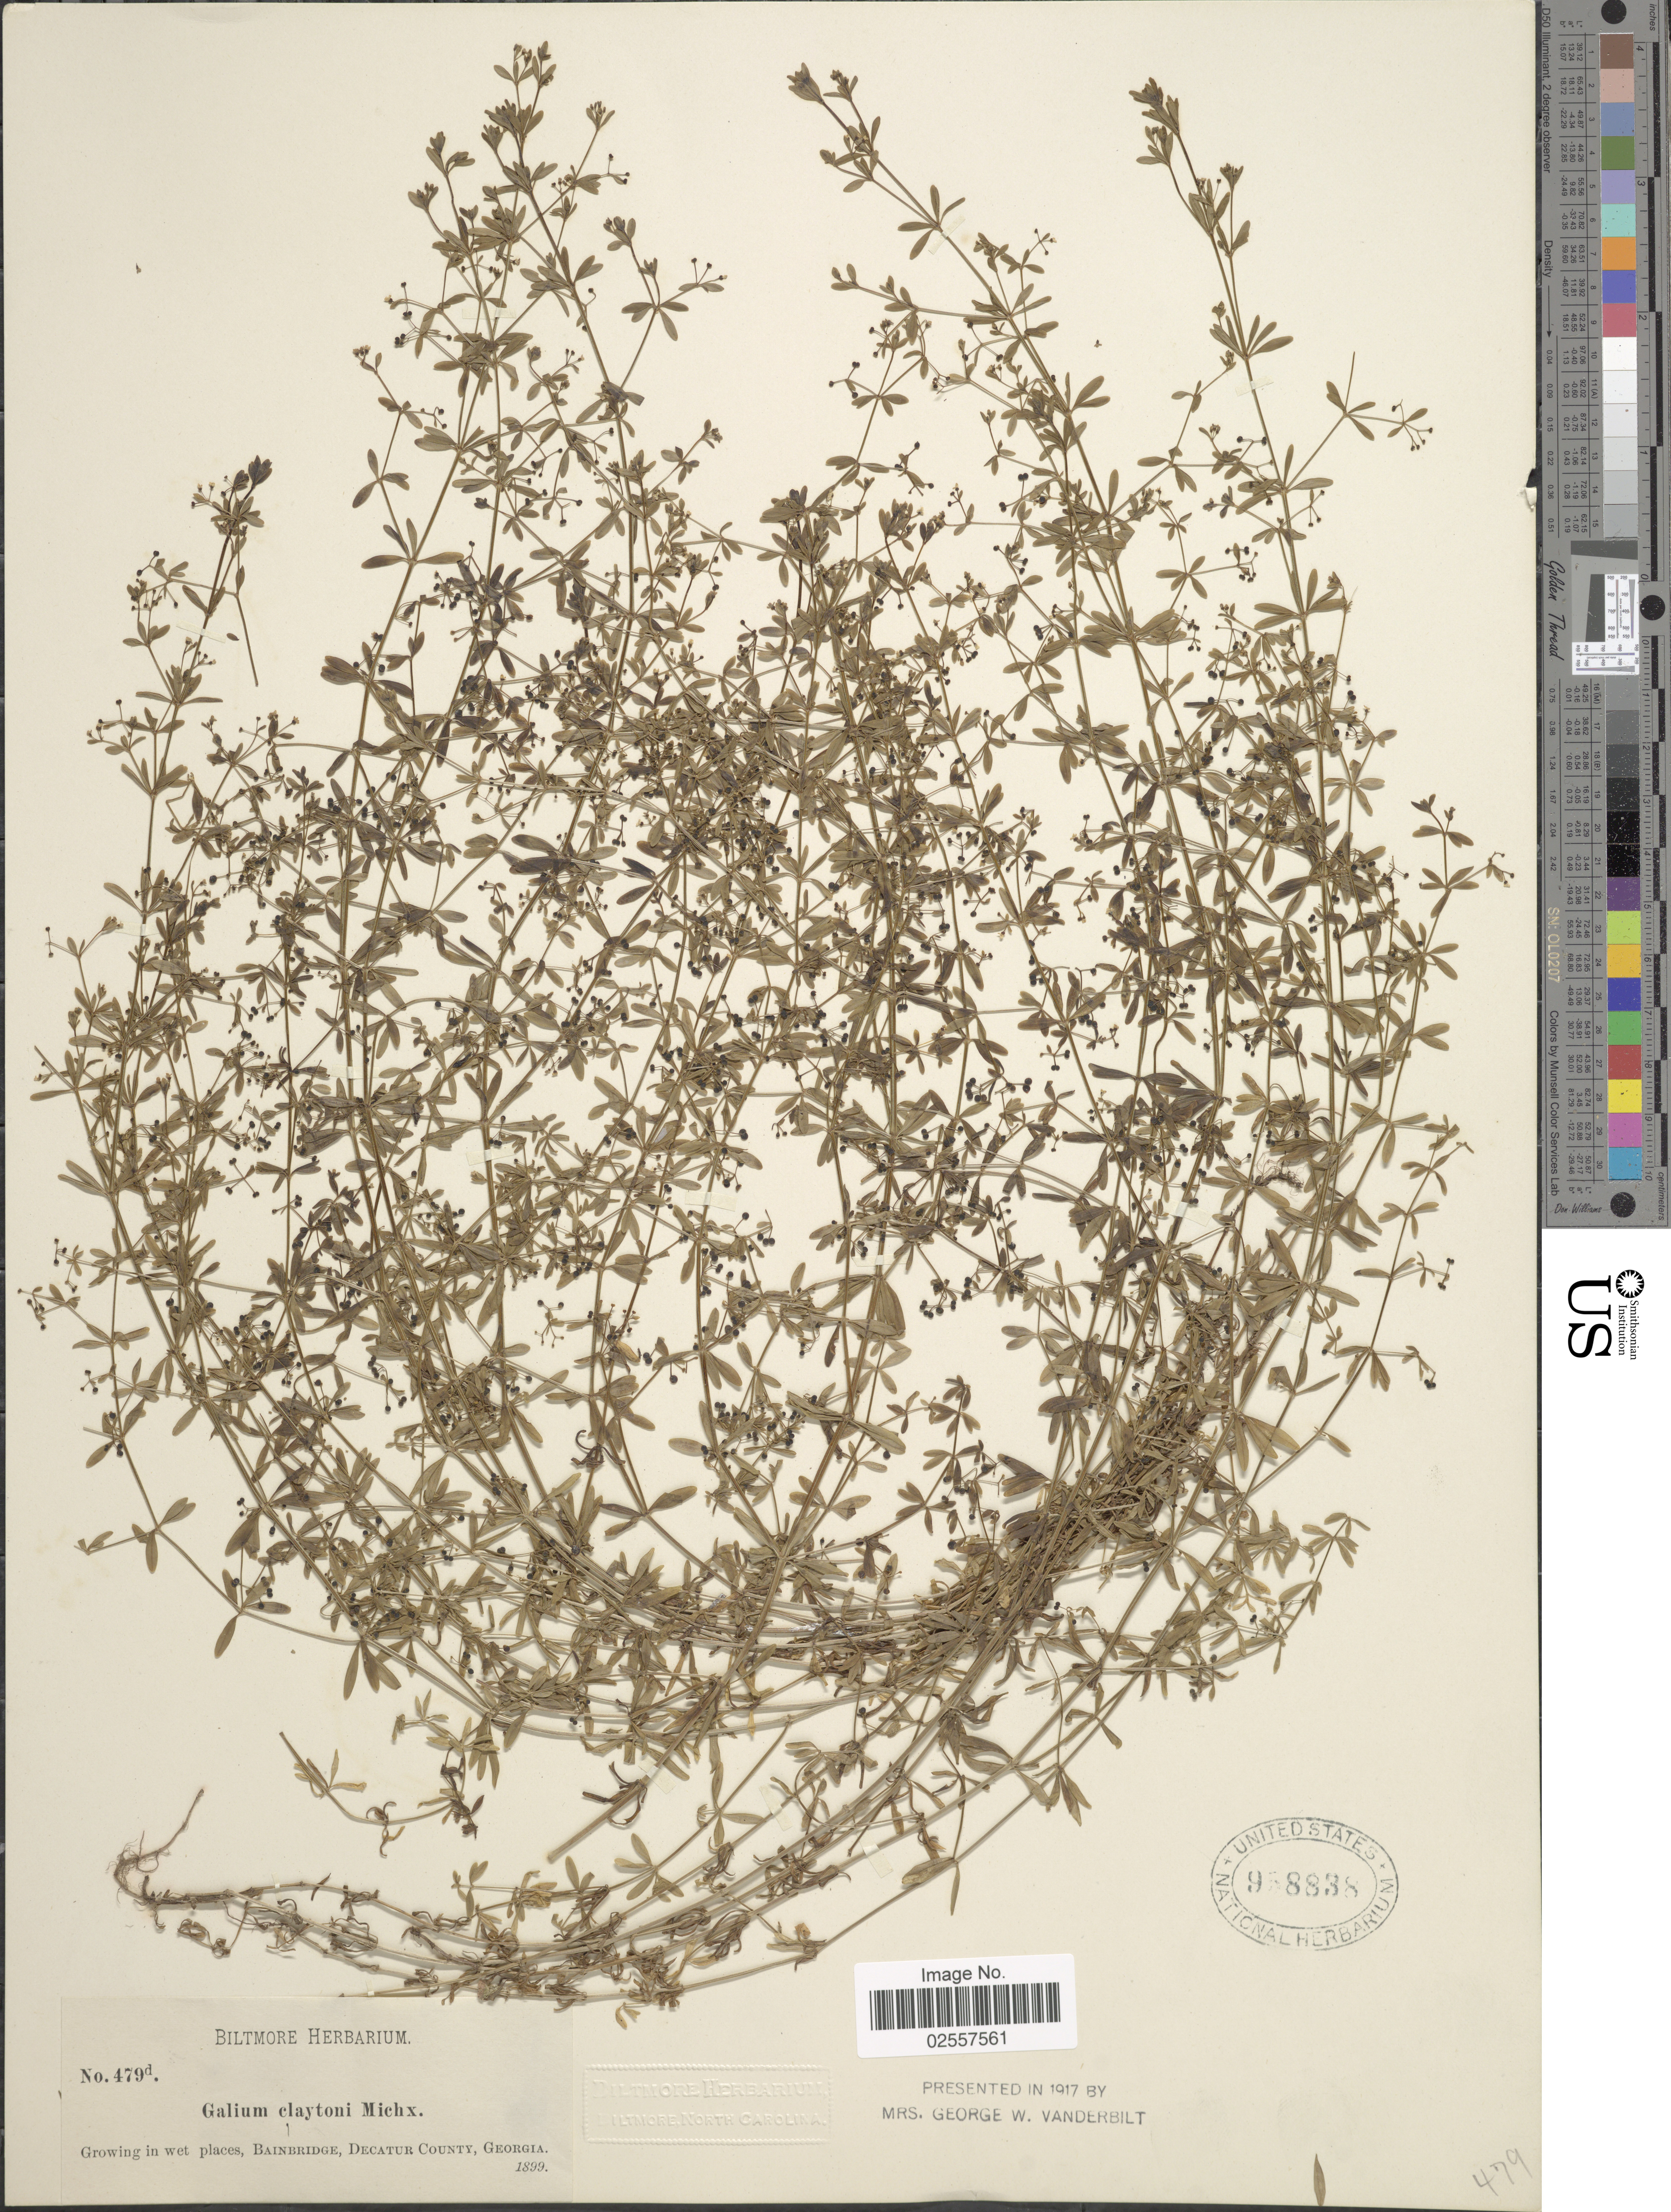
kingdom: Plantae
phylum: Tracheophyta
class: Magnoliopsida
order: Gentianales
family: Rubiaceae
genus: Galium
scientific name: Galium claytoni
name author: Michx.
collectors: ex herb. Biltmore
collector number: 479d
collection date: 1899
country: United States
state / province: Georgia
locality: Growing in wet places, Bainbridge, Decatur County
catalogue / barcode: US 958838